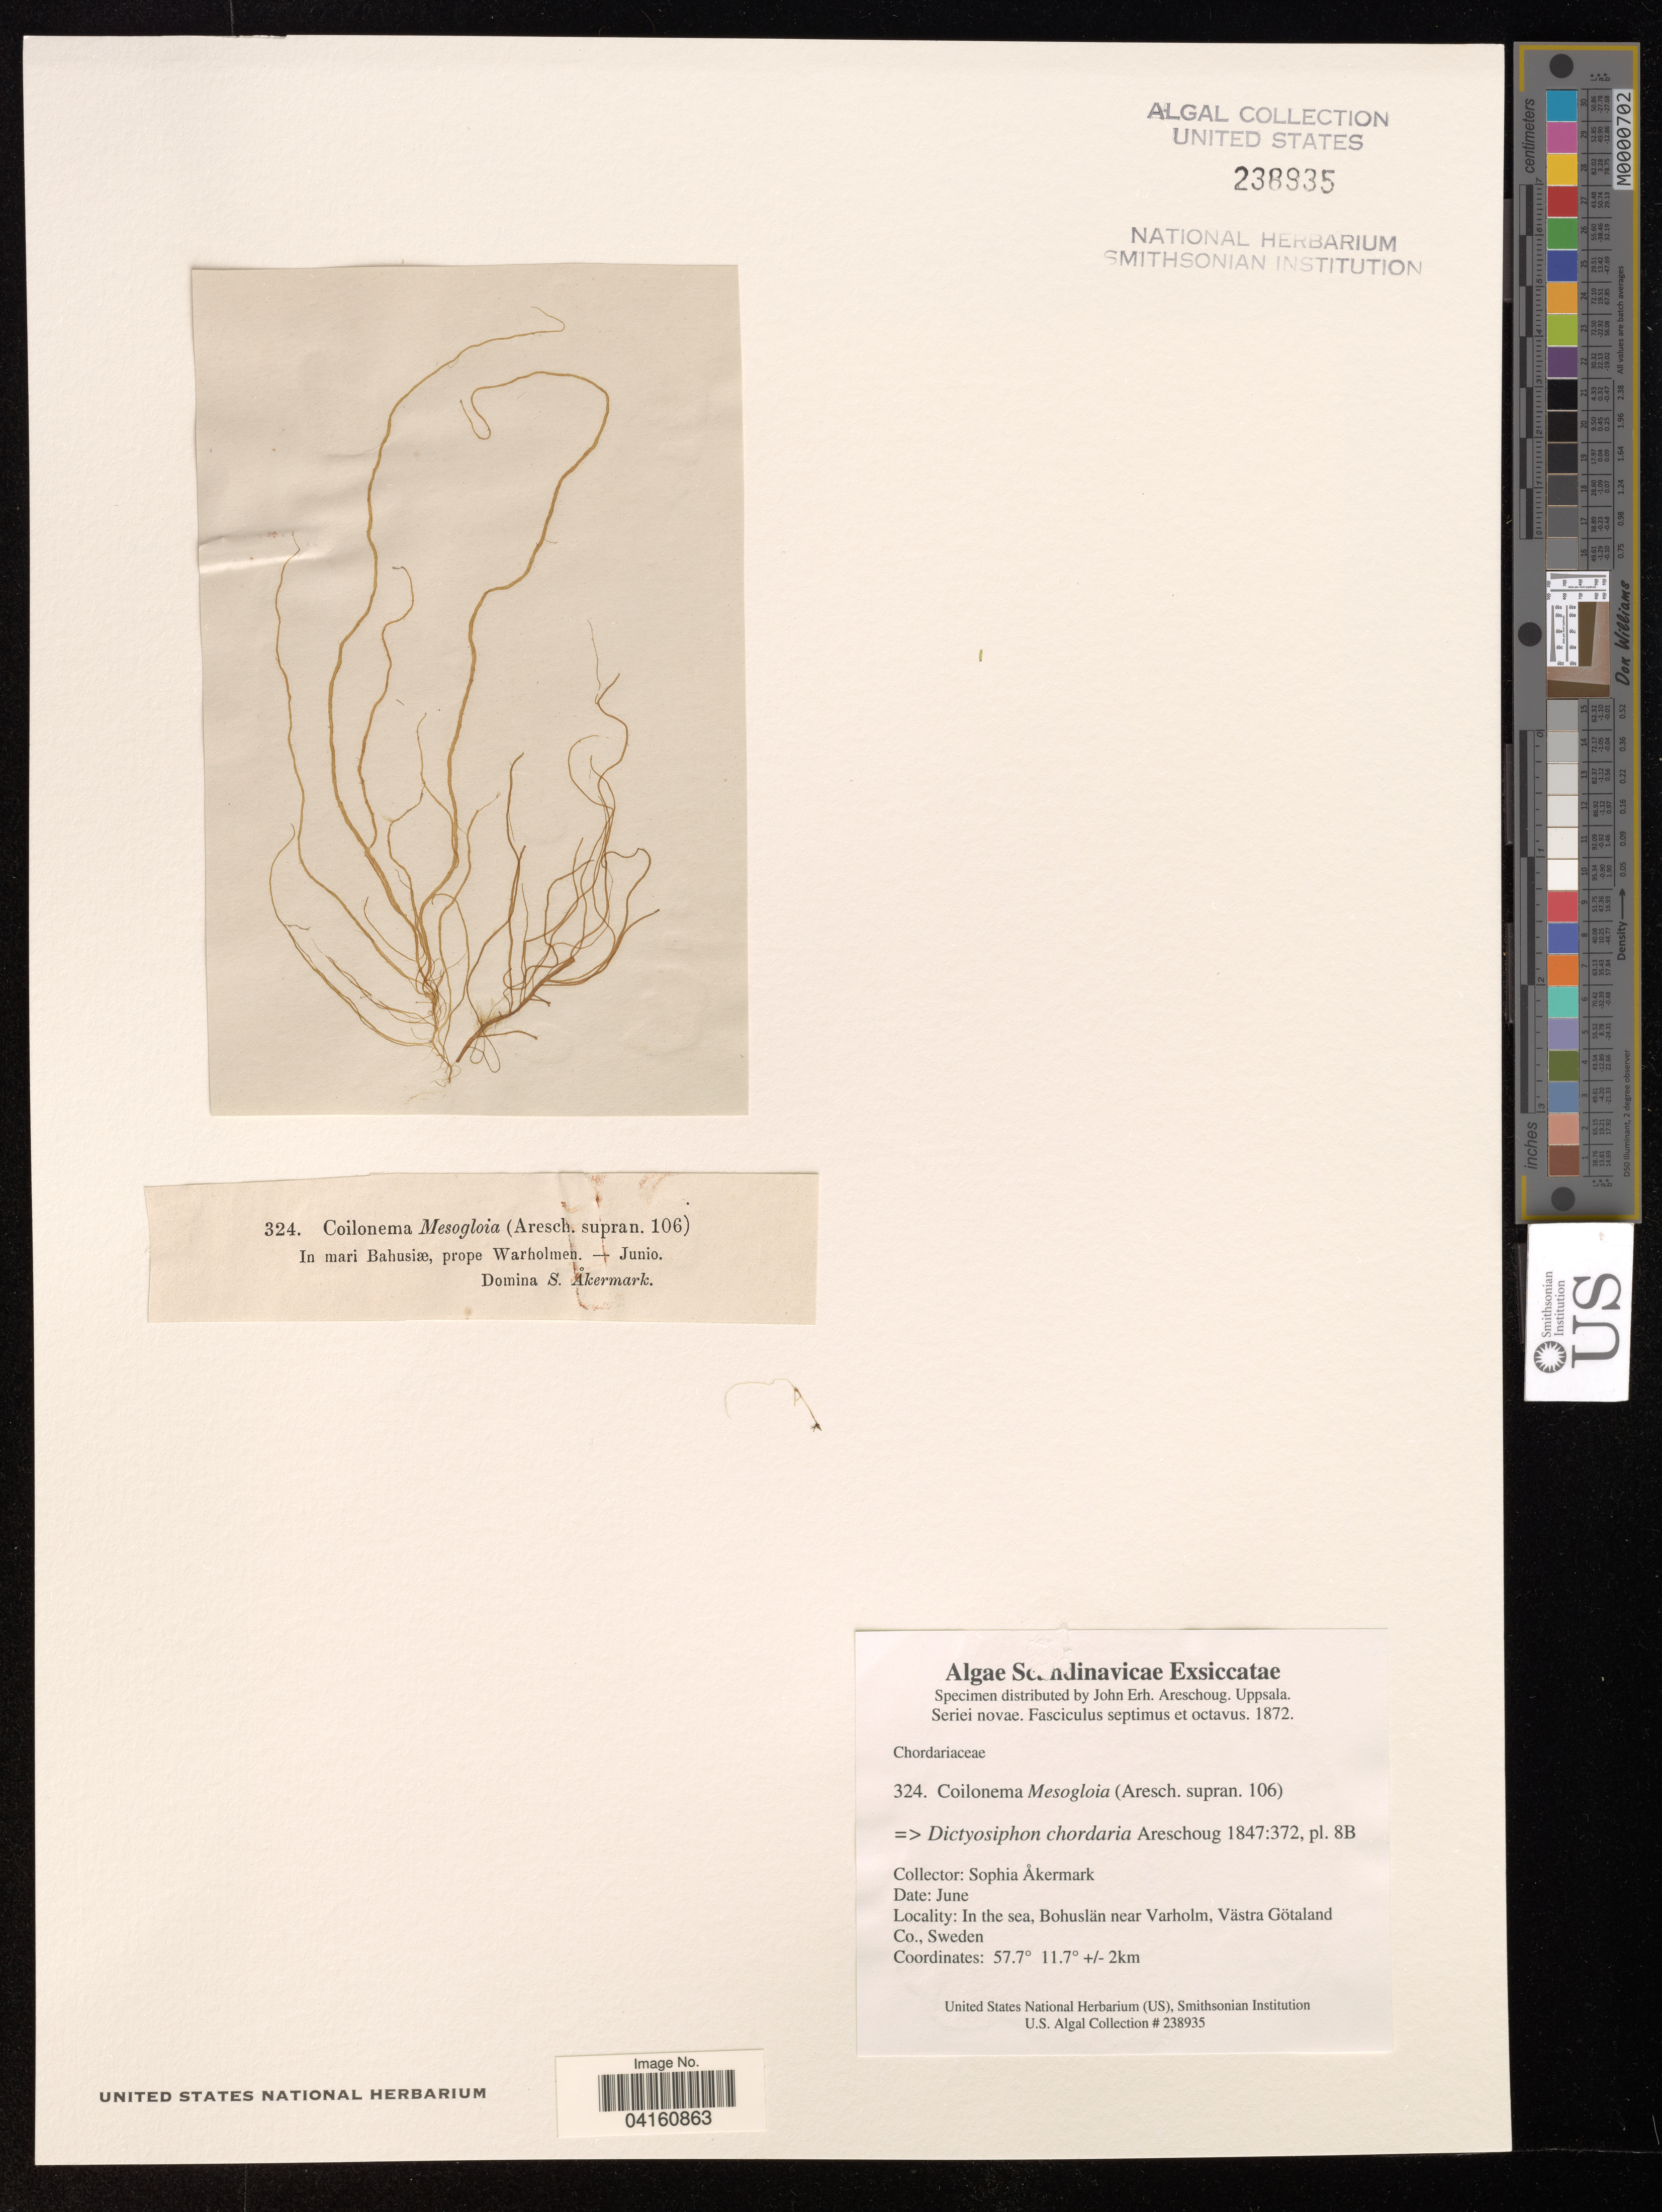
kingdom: Chromista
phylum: Ochrophyta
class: Phaeophyceae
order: Dictyosiphonales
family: Dictyosiphonaceae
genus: Dictyosiphon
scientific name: Dictyosiphon chordaria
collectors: S. Akermark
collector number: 324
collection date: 1872-06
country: Sweden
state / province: Västra Götaland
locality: In the sea, Bohuslan near Varholm.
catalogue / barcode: US 238935